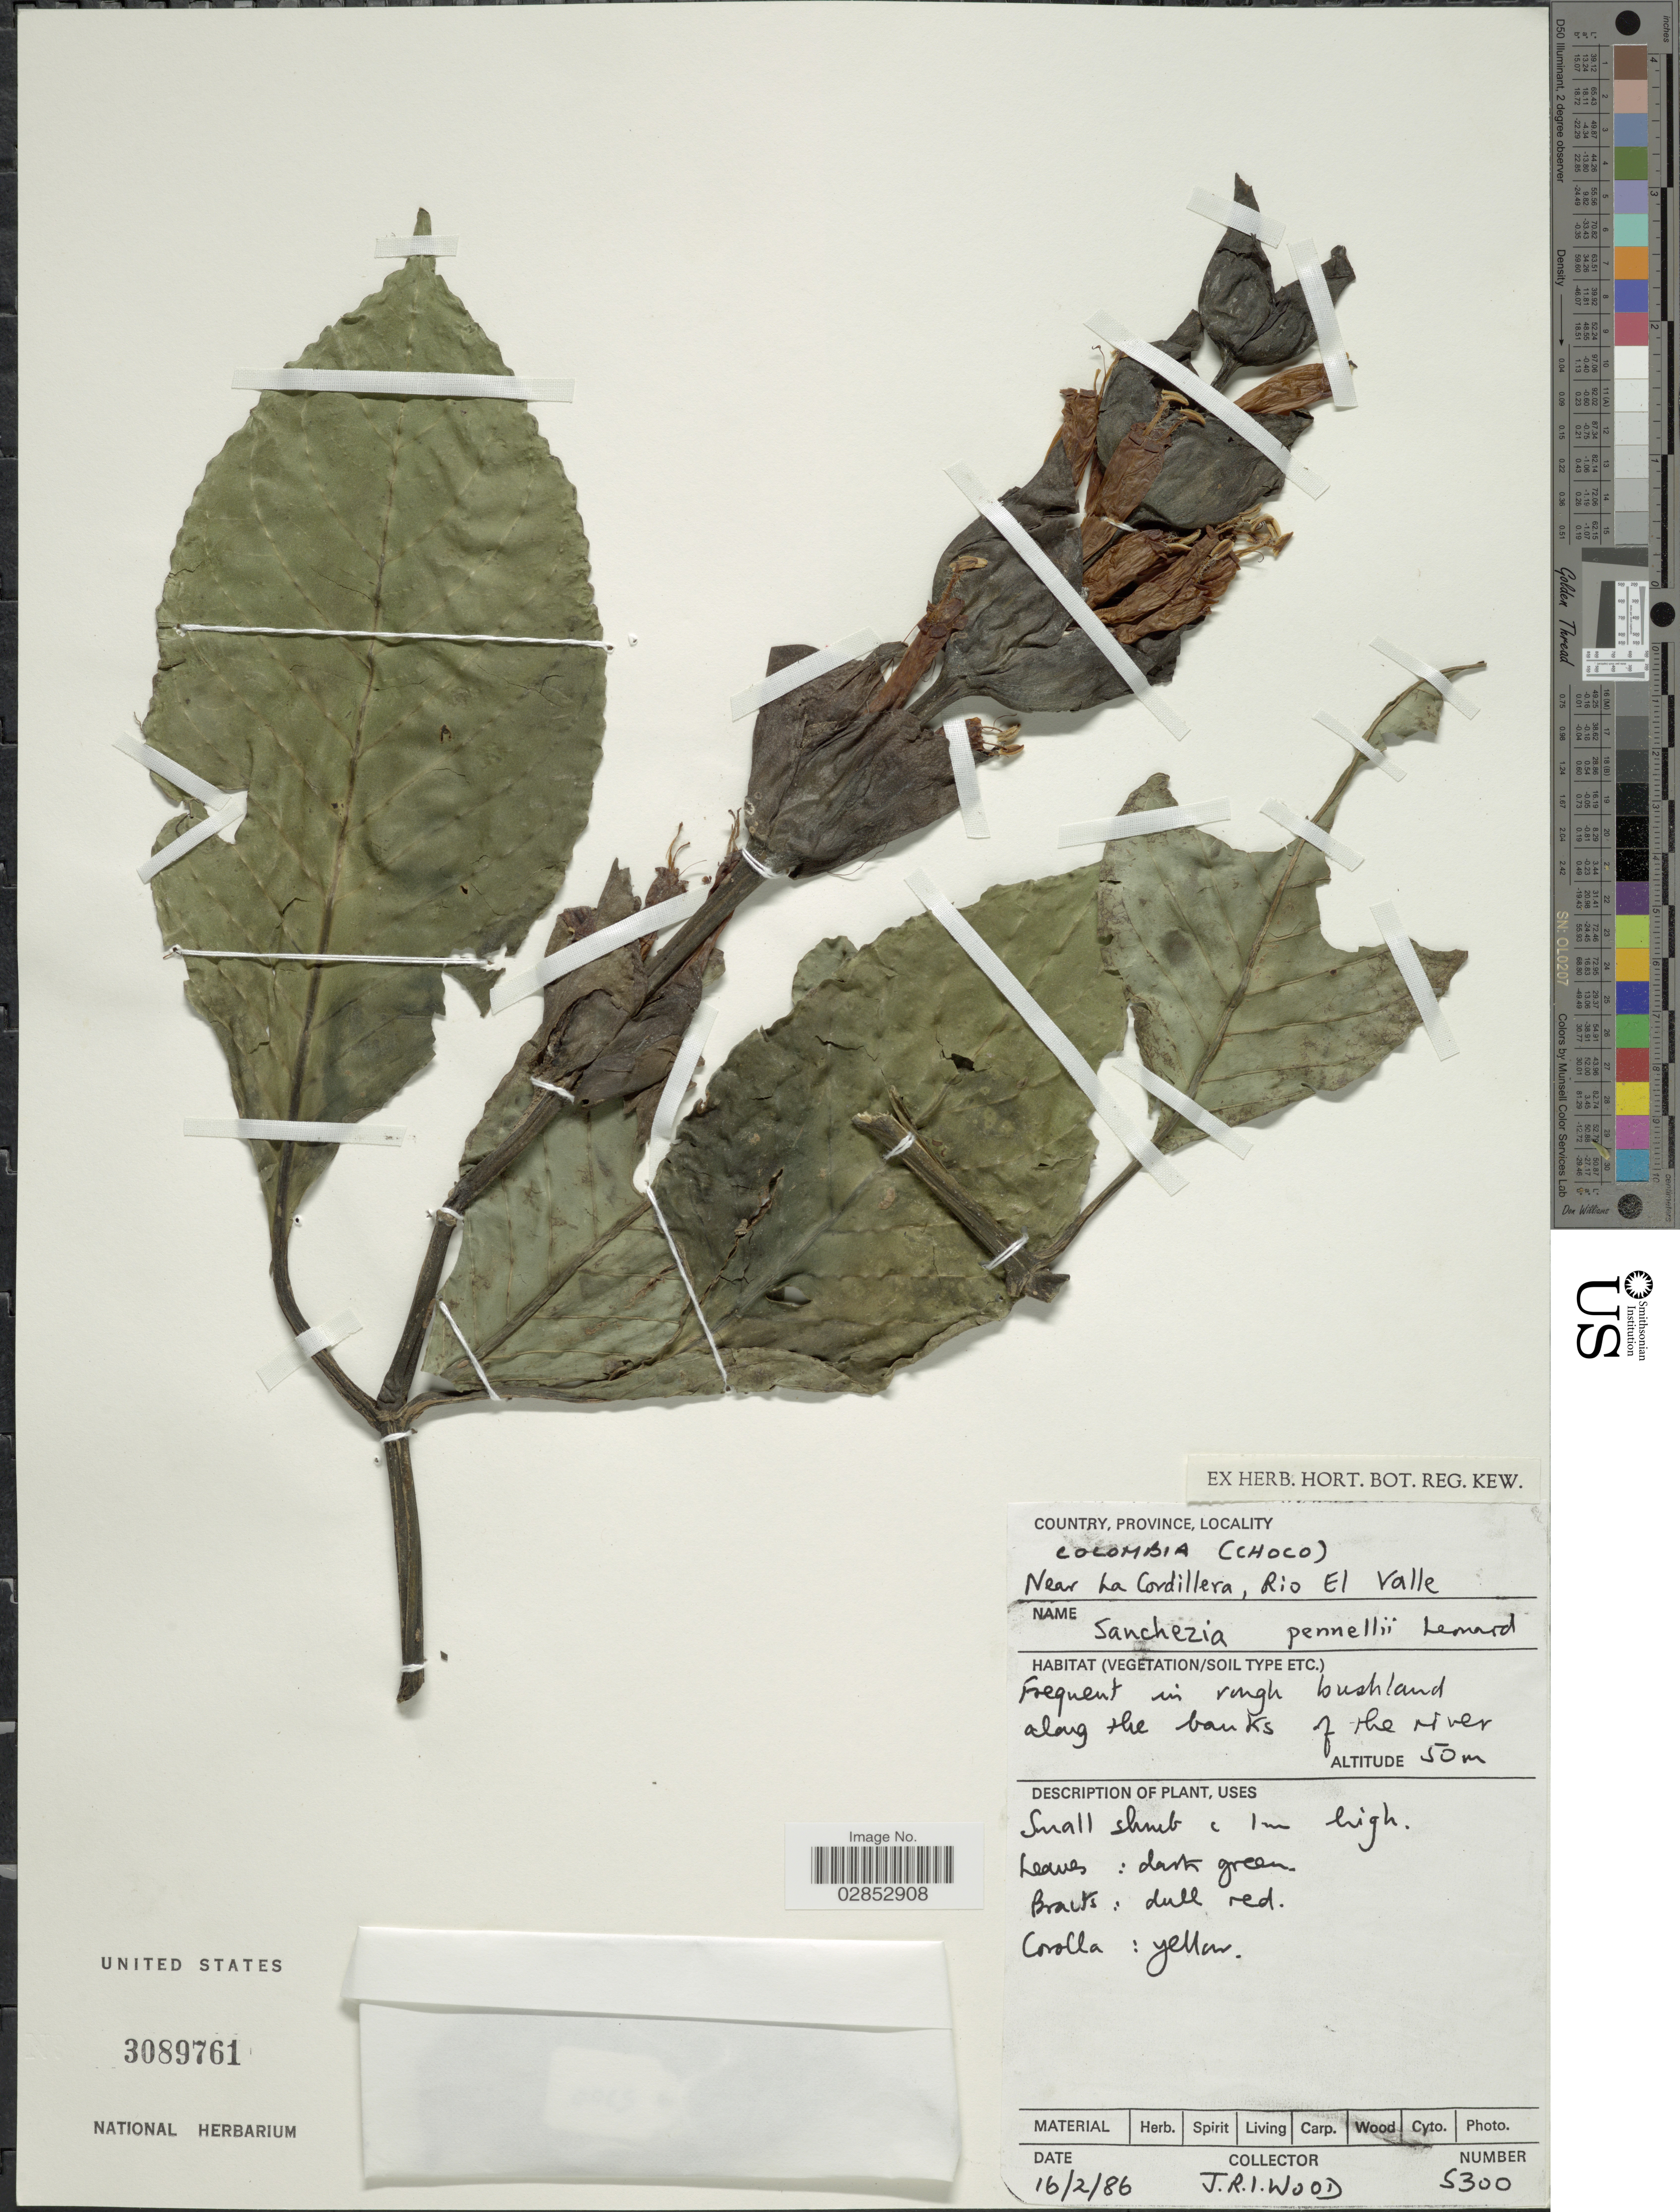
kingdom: Plantae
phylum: Tracheophyta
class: Magnoliopsida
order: Lamiales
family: Acanthaceae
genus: Sanchezia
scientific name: Sanchezia macrocnemis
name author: (Nees) Wassh.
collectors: J. R. I. Wood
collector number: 5300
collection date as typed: Transcribed d/m/y: 16/2/86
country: Colombia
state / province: Chocó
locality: Near La Cordillera, Rio El Valle.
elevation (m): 50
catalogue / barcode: US 3089761